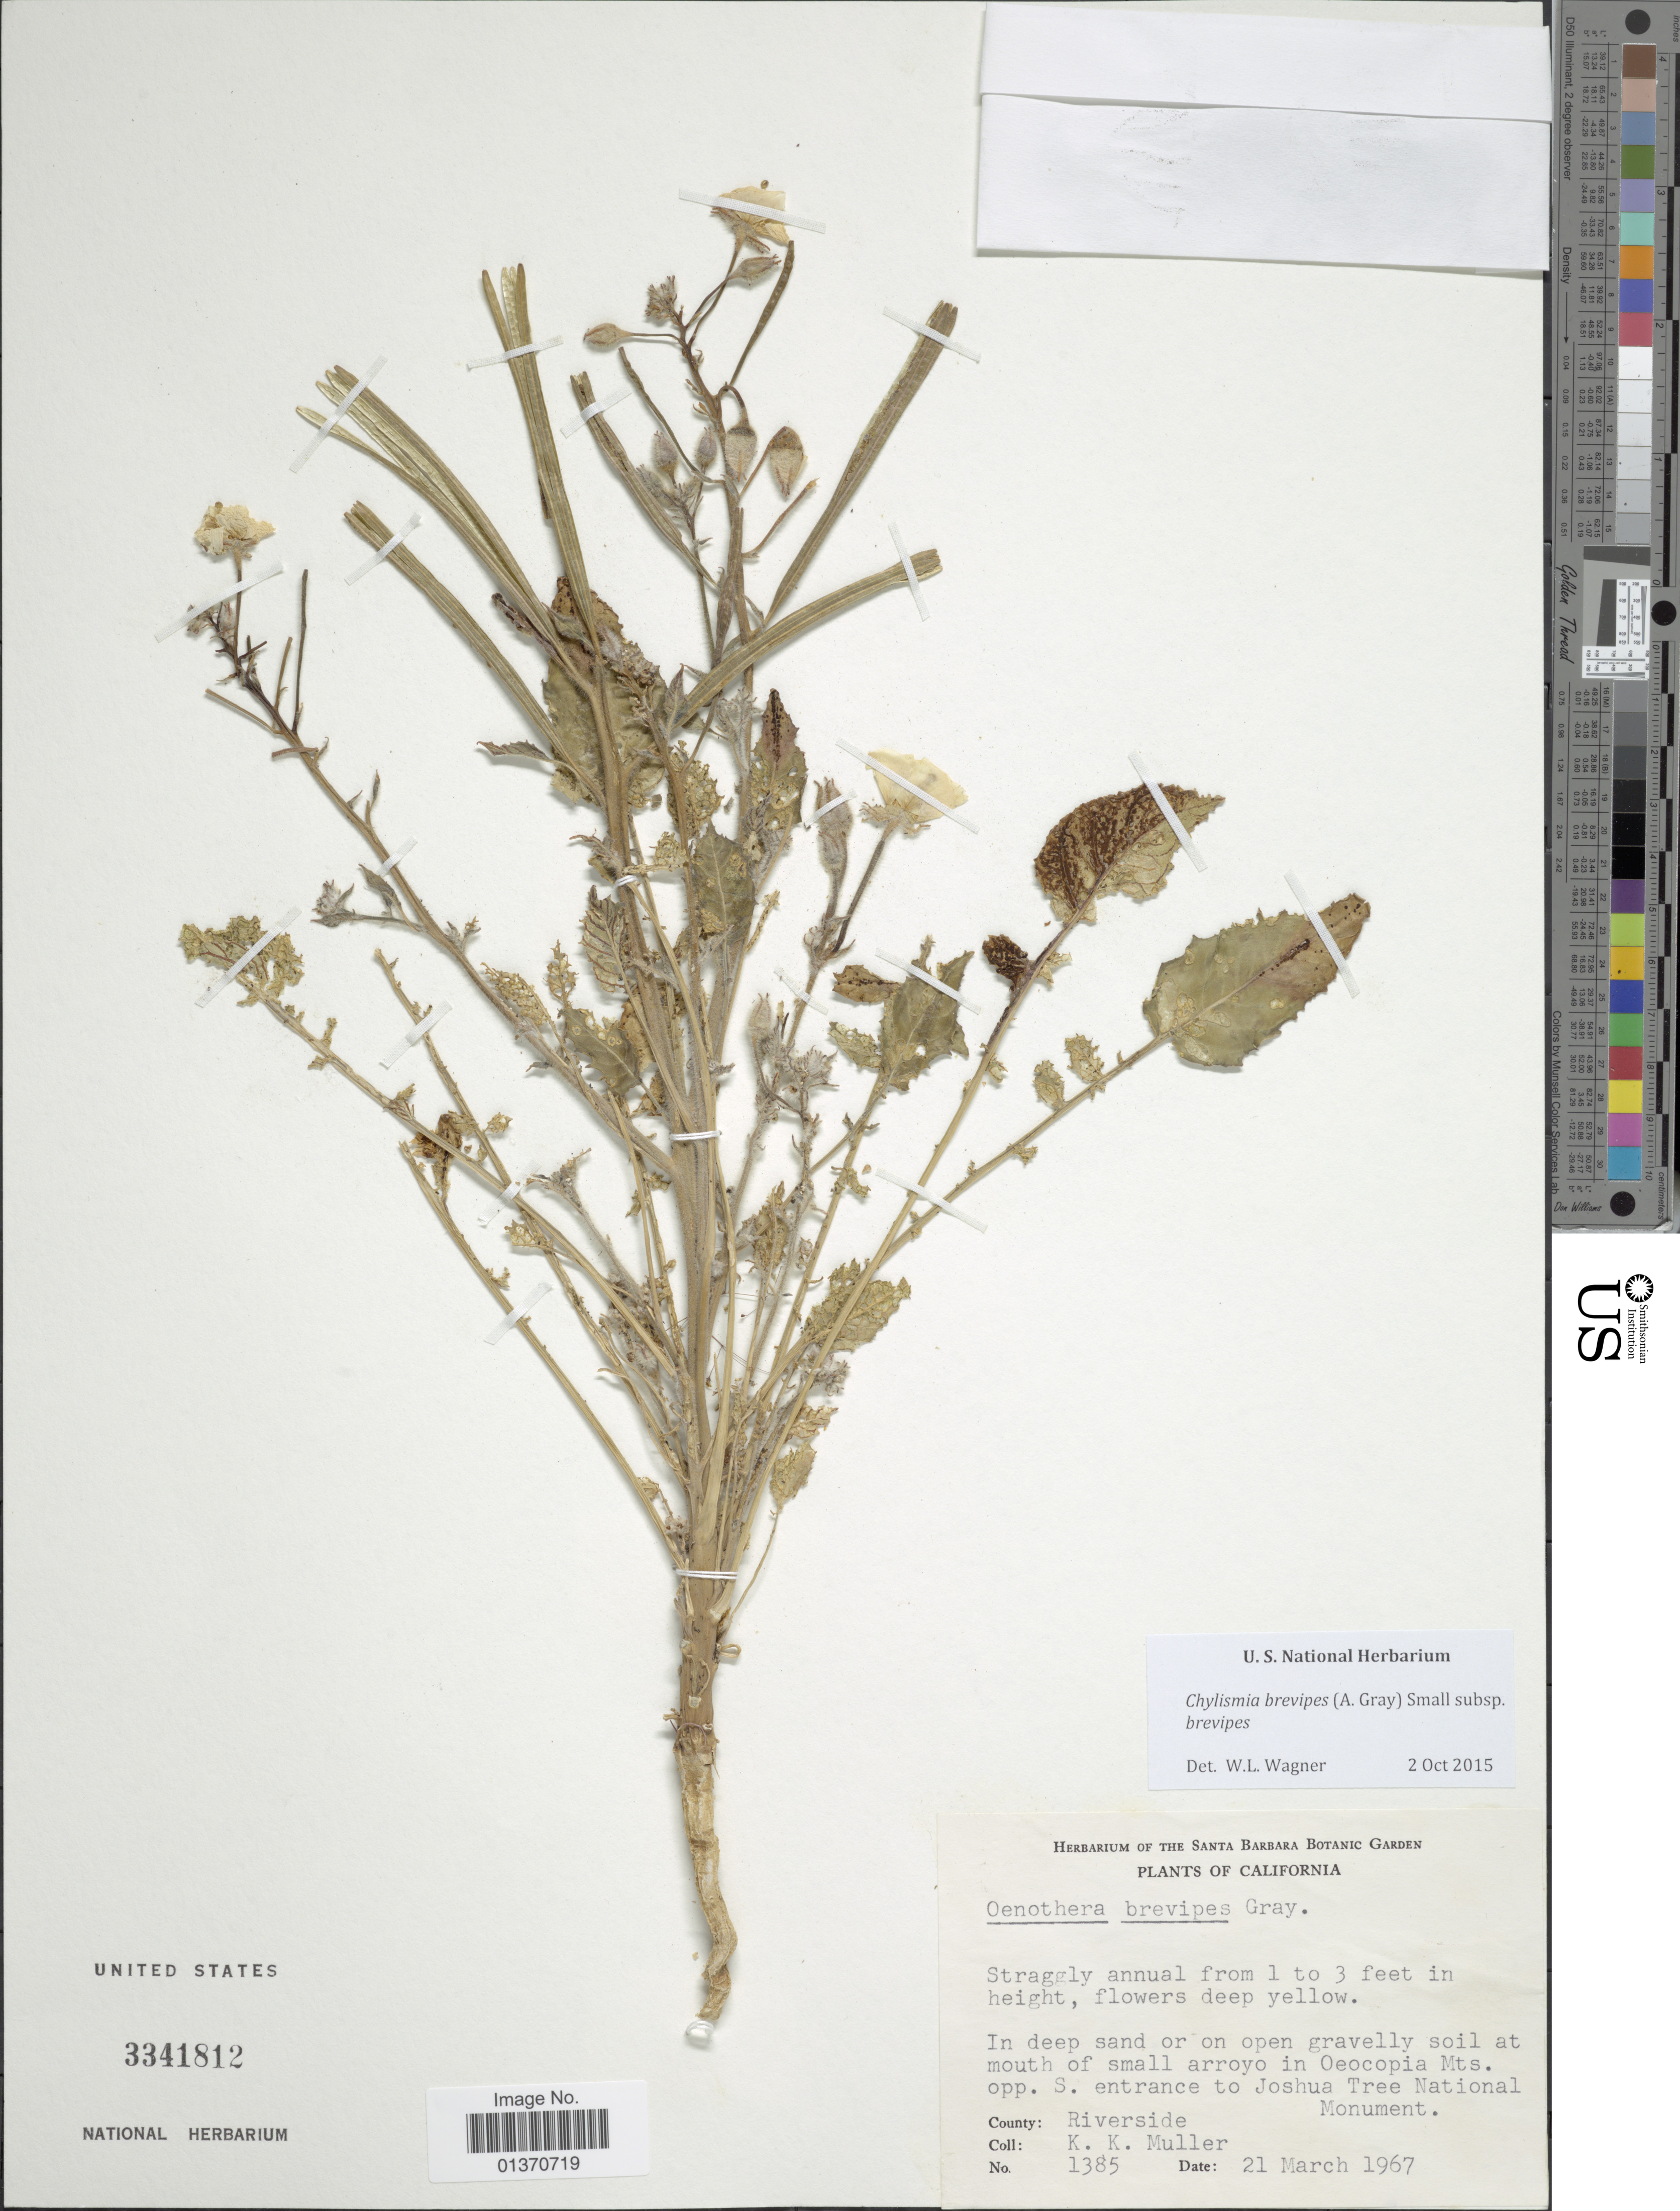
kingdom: Plantae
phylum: Tracheophyta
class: Magnoliopsida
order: Myrtales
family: Onagraceae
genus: Chylismia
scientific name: Chylismia brevipes subsp. brevipes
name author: (A. Gray) Small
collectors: K. Muller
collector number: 1385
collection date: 1967-03-21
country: United States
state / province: California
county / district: Riverside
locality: In deep sand or on open gravelly soil at mouth of small arroyo in Oeocopia Mts. opp. S. entrance to Joshua Tree National Monument, Riverside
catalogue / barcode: US 3341812